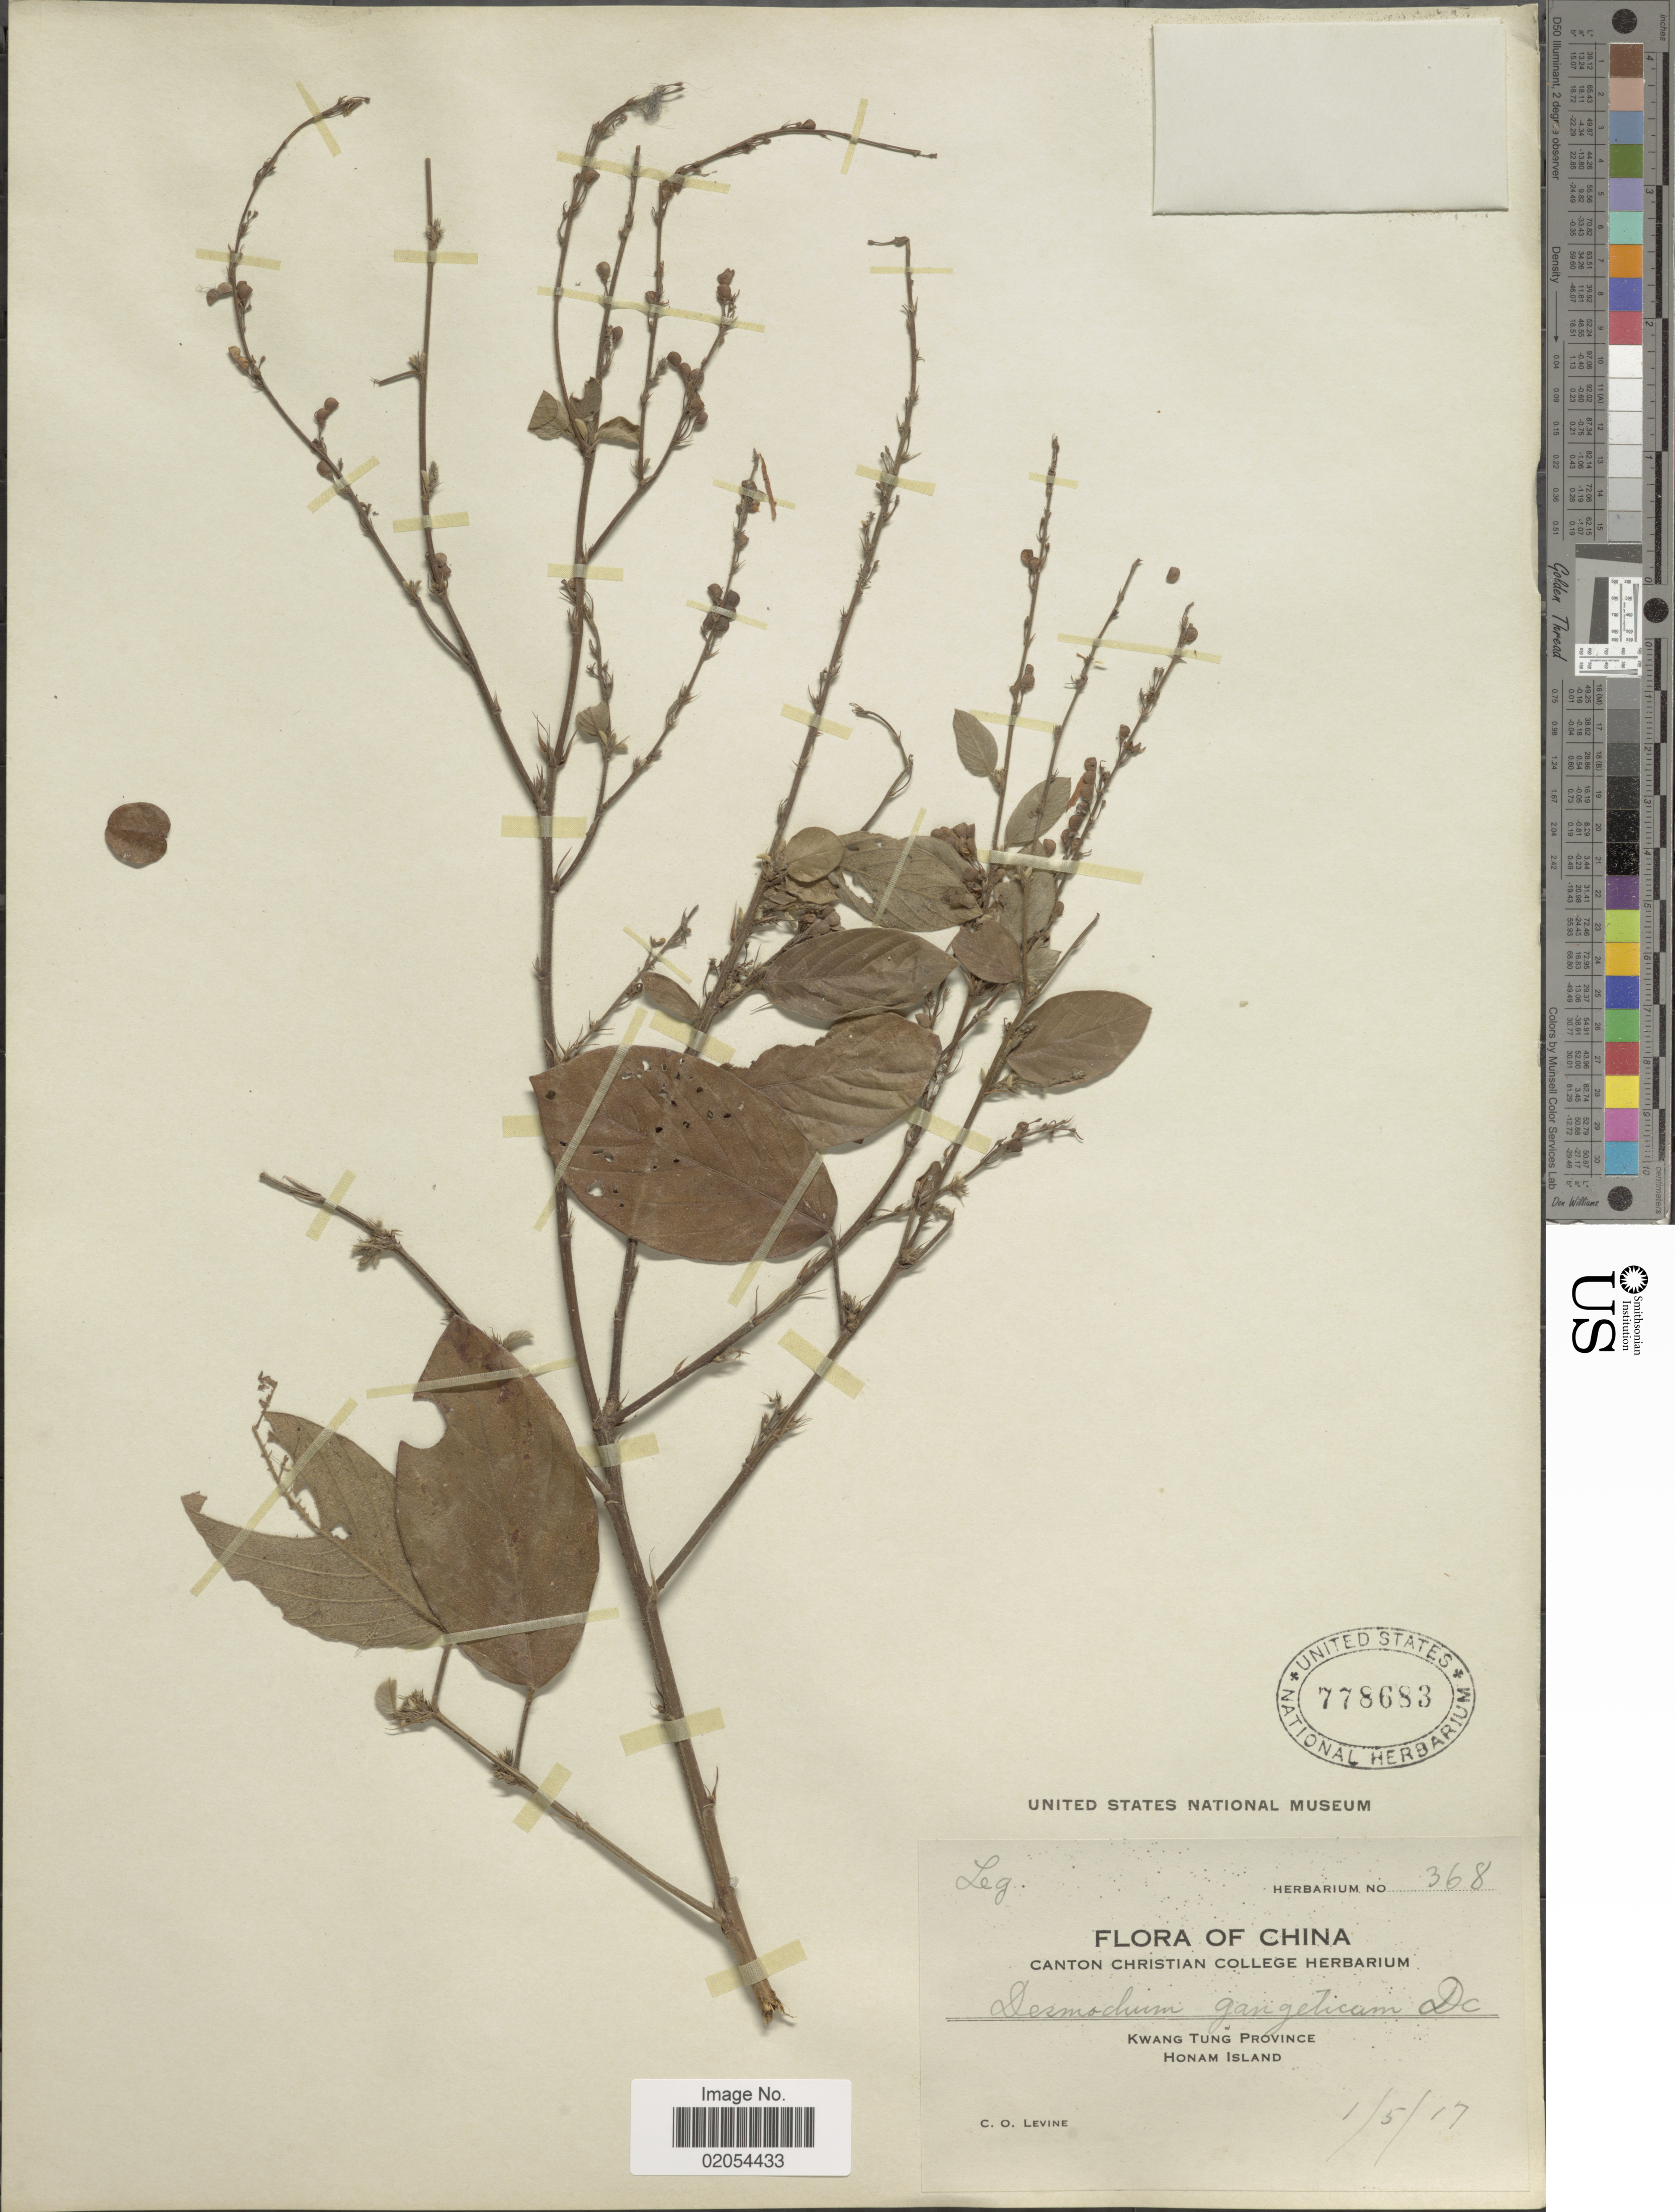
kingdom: Plantae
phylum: Tracheophyta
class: Magnoliopsida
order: Fabales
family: Fabaceae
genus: Pleurolobus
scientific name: Pleurolobus gangeticus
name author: (L.) J. St.-Hil. ex H. Ohashi & K. Ohashi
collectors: C. O. Levine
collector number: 368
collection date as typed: Transcribed d/m/y: 1/5/17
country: China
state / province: Guangdong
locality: Kwang Tung Province, Honam Island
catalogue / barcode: US 778683